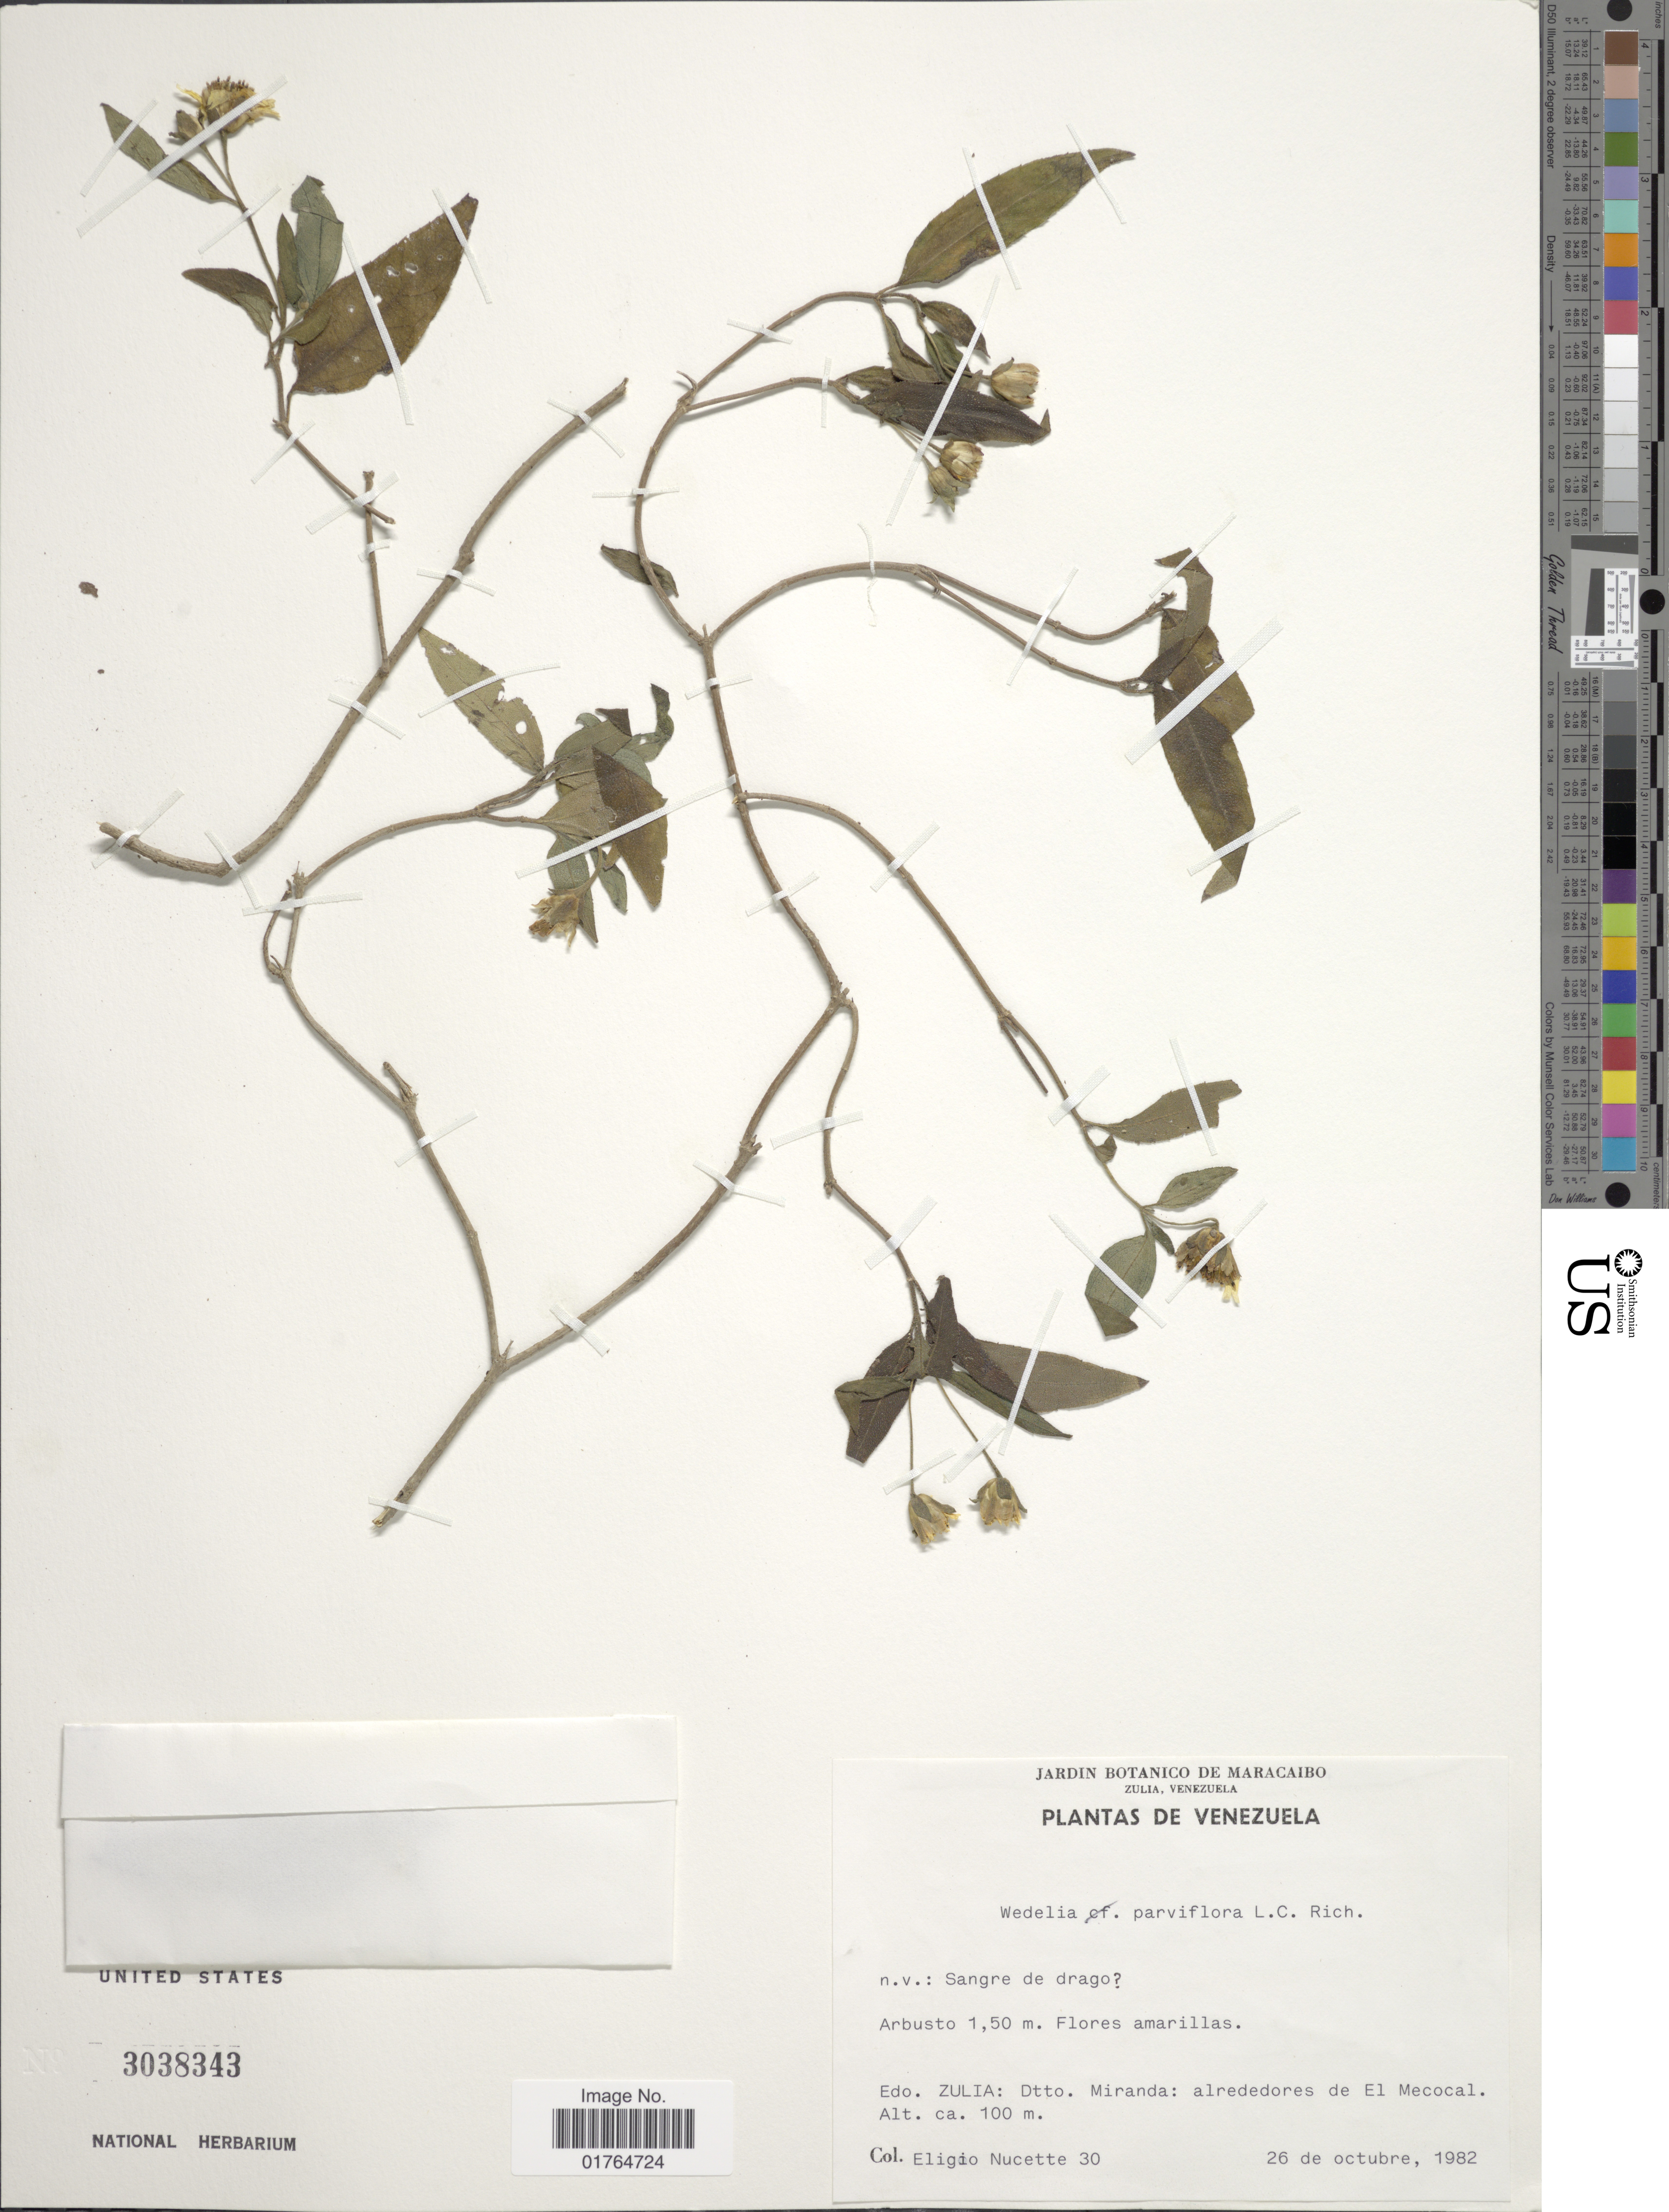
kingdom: Plantae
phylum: Tracheophyta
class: Magnoliopsida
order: Asterales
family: Asteraceae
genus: Wedelia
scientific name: Wedelia parviflora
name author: Rich.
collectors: E. Nucette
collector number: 30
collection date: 1982-10-26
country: Venezuela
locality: Edo. Zulia, Dtto. Miranda, alrededores de El Mecocal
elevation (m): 100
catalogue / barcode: US 3038343